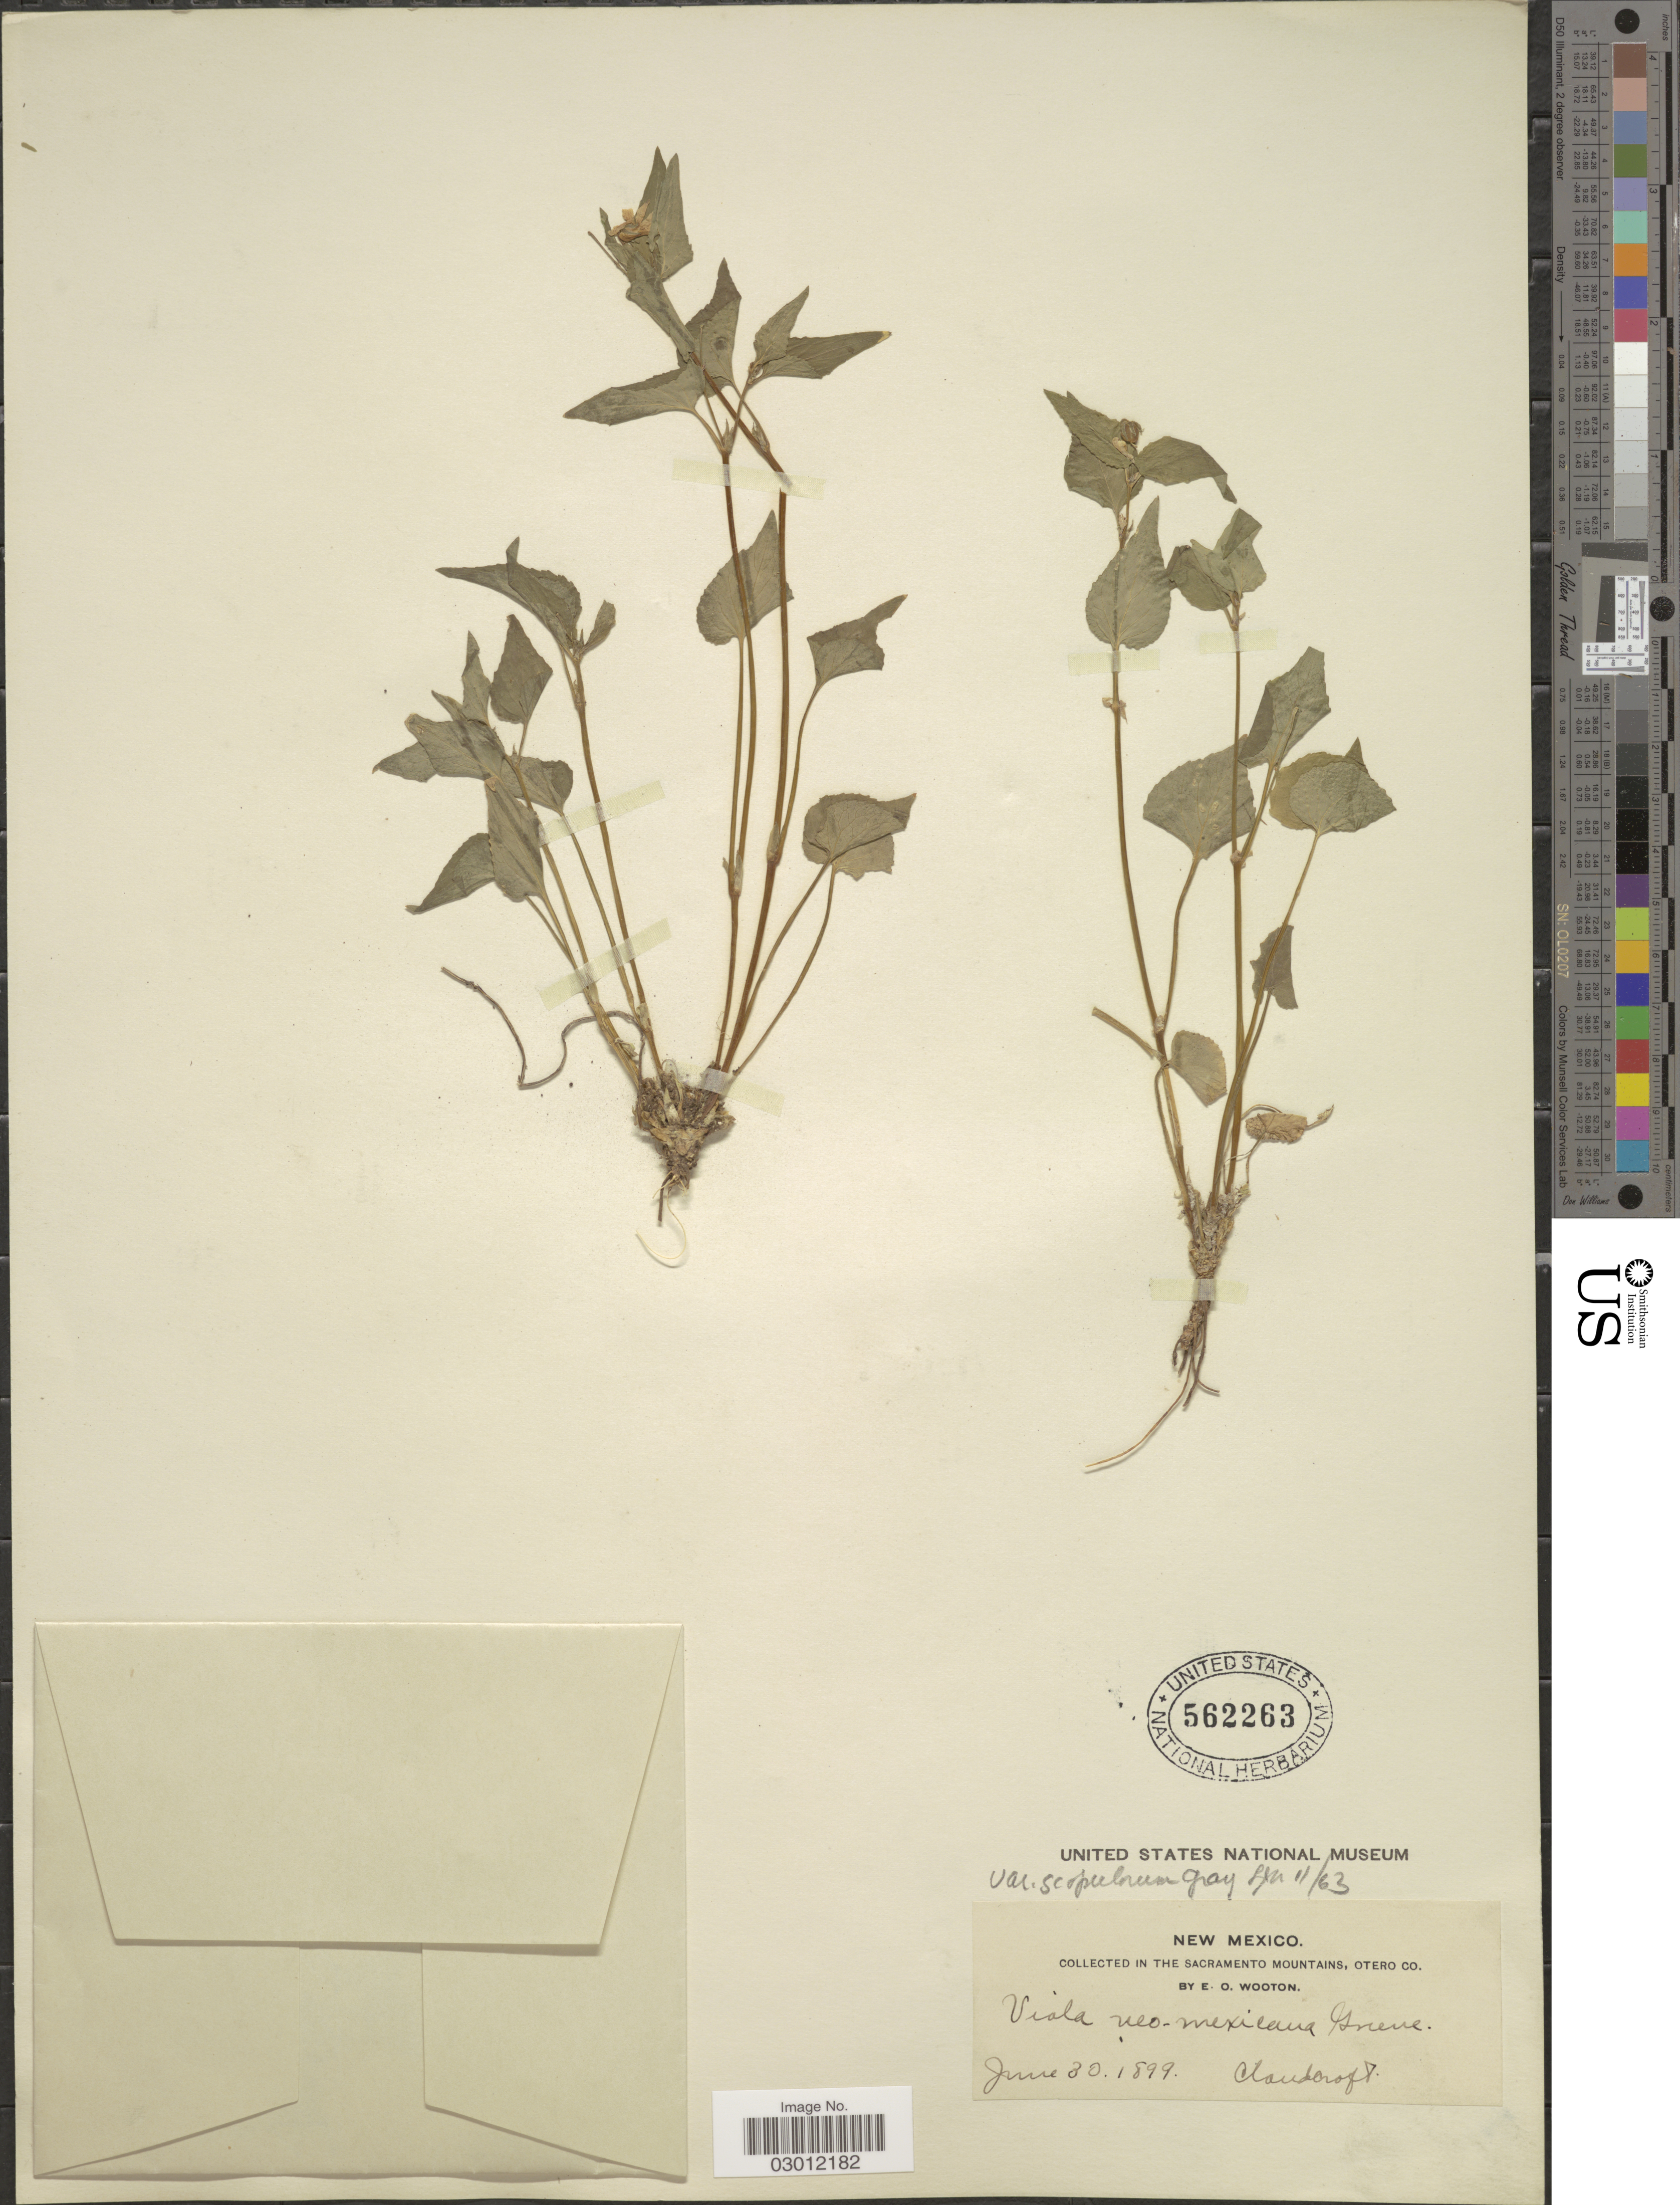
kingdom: Plantae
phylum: Tracheophyta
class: Magnoliopsida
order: Malpighiales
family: Violaceae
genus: Viola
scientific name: Viola canadensis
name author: L.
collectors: E. O. Wooton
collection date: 1899-06-30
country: United States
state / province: New Mexico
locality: Collected in the Sacramento Mountains, Otero Co. Cloudcroft.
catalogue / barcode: US 562263